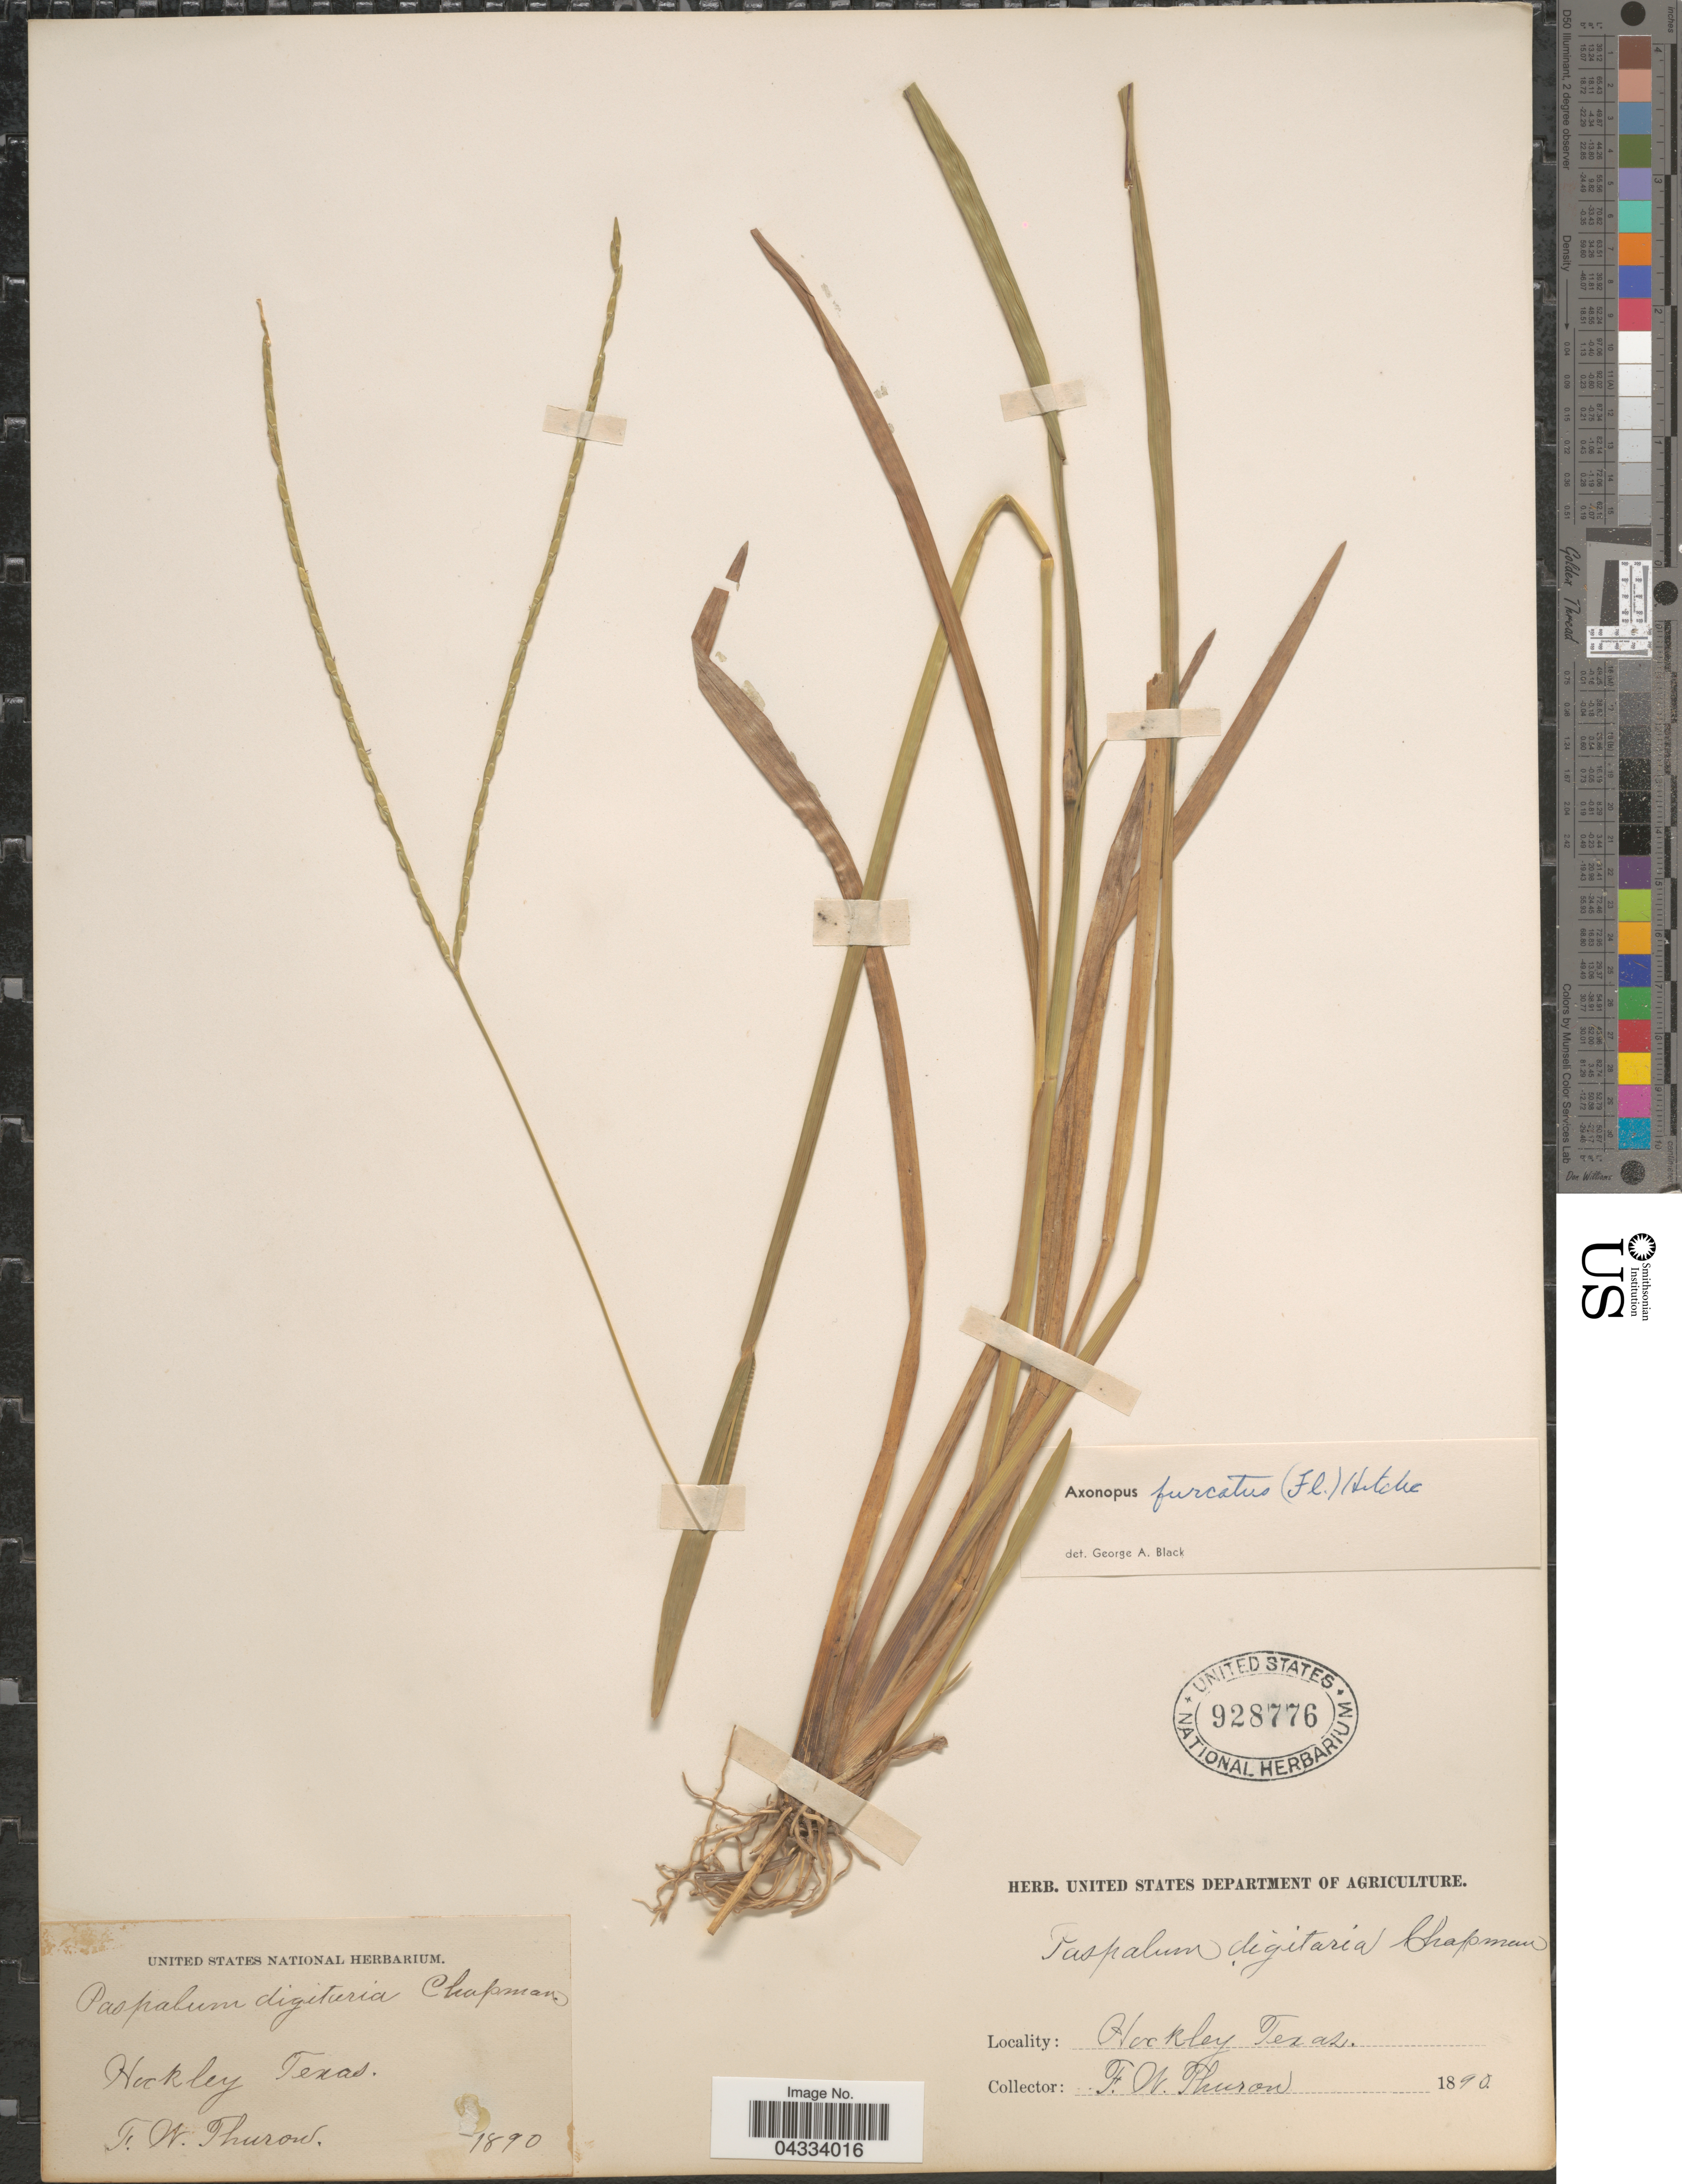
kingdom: Plantae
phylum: Tracheophyta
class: Liliopsida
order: Poales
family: Poaceae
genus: Axonopus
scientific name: Axonopus furcatus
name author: (Flüggé) Hitchc.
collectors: F. W. Thurow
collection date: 1890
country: United States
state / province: Texas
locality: Hockley.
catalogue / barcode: US 928776